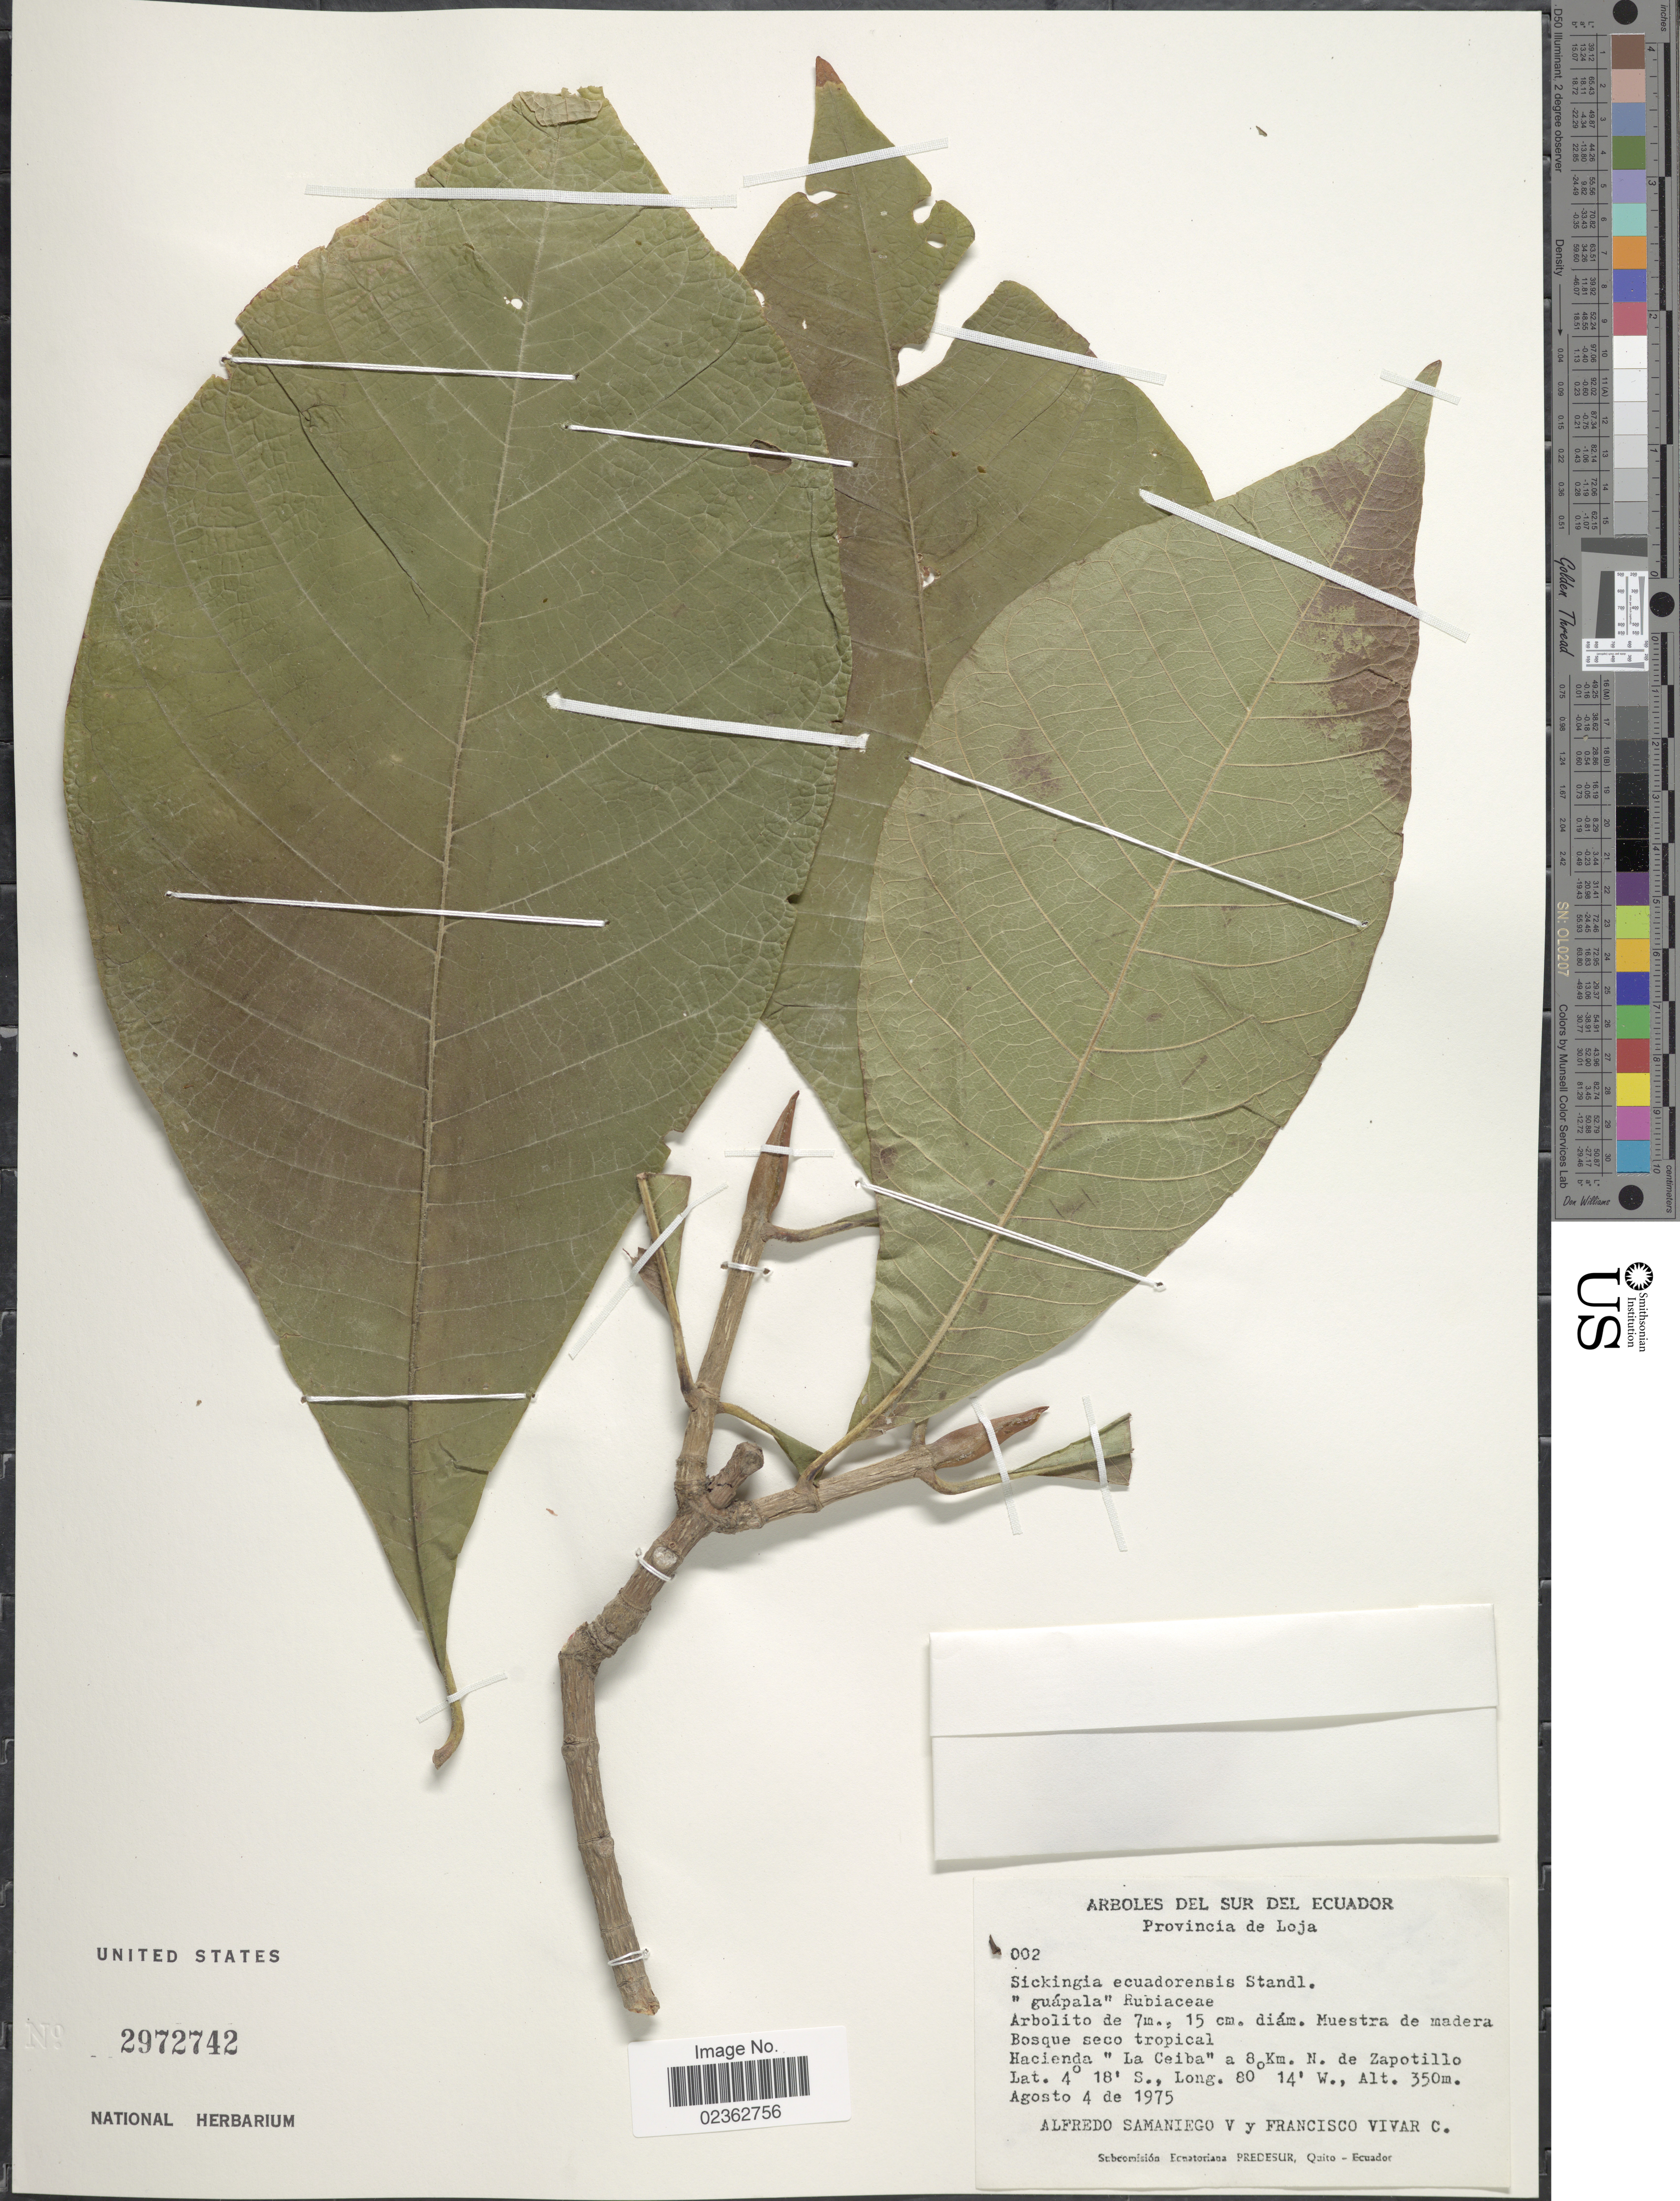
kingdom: Plantae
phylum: Tracheophyta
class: Magnoliopsida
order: Gentianales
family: Rubiaceae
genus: Simira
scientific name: Simira ecuadorensis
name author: (Standl.) Steyerm.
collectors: A. V. Samaniego & F. A. Vivar C.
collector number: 002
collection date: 1975-08-04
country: Ecuador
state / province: Loja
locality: Hacienda "La Ceiba" a 8 km. N. de Zapotillo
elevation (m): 350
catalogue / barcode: US 2972742